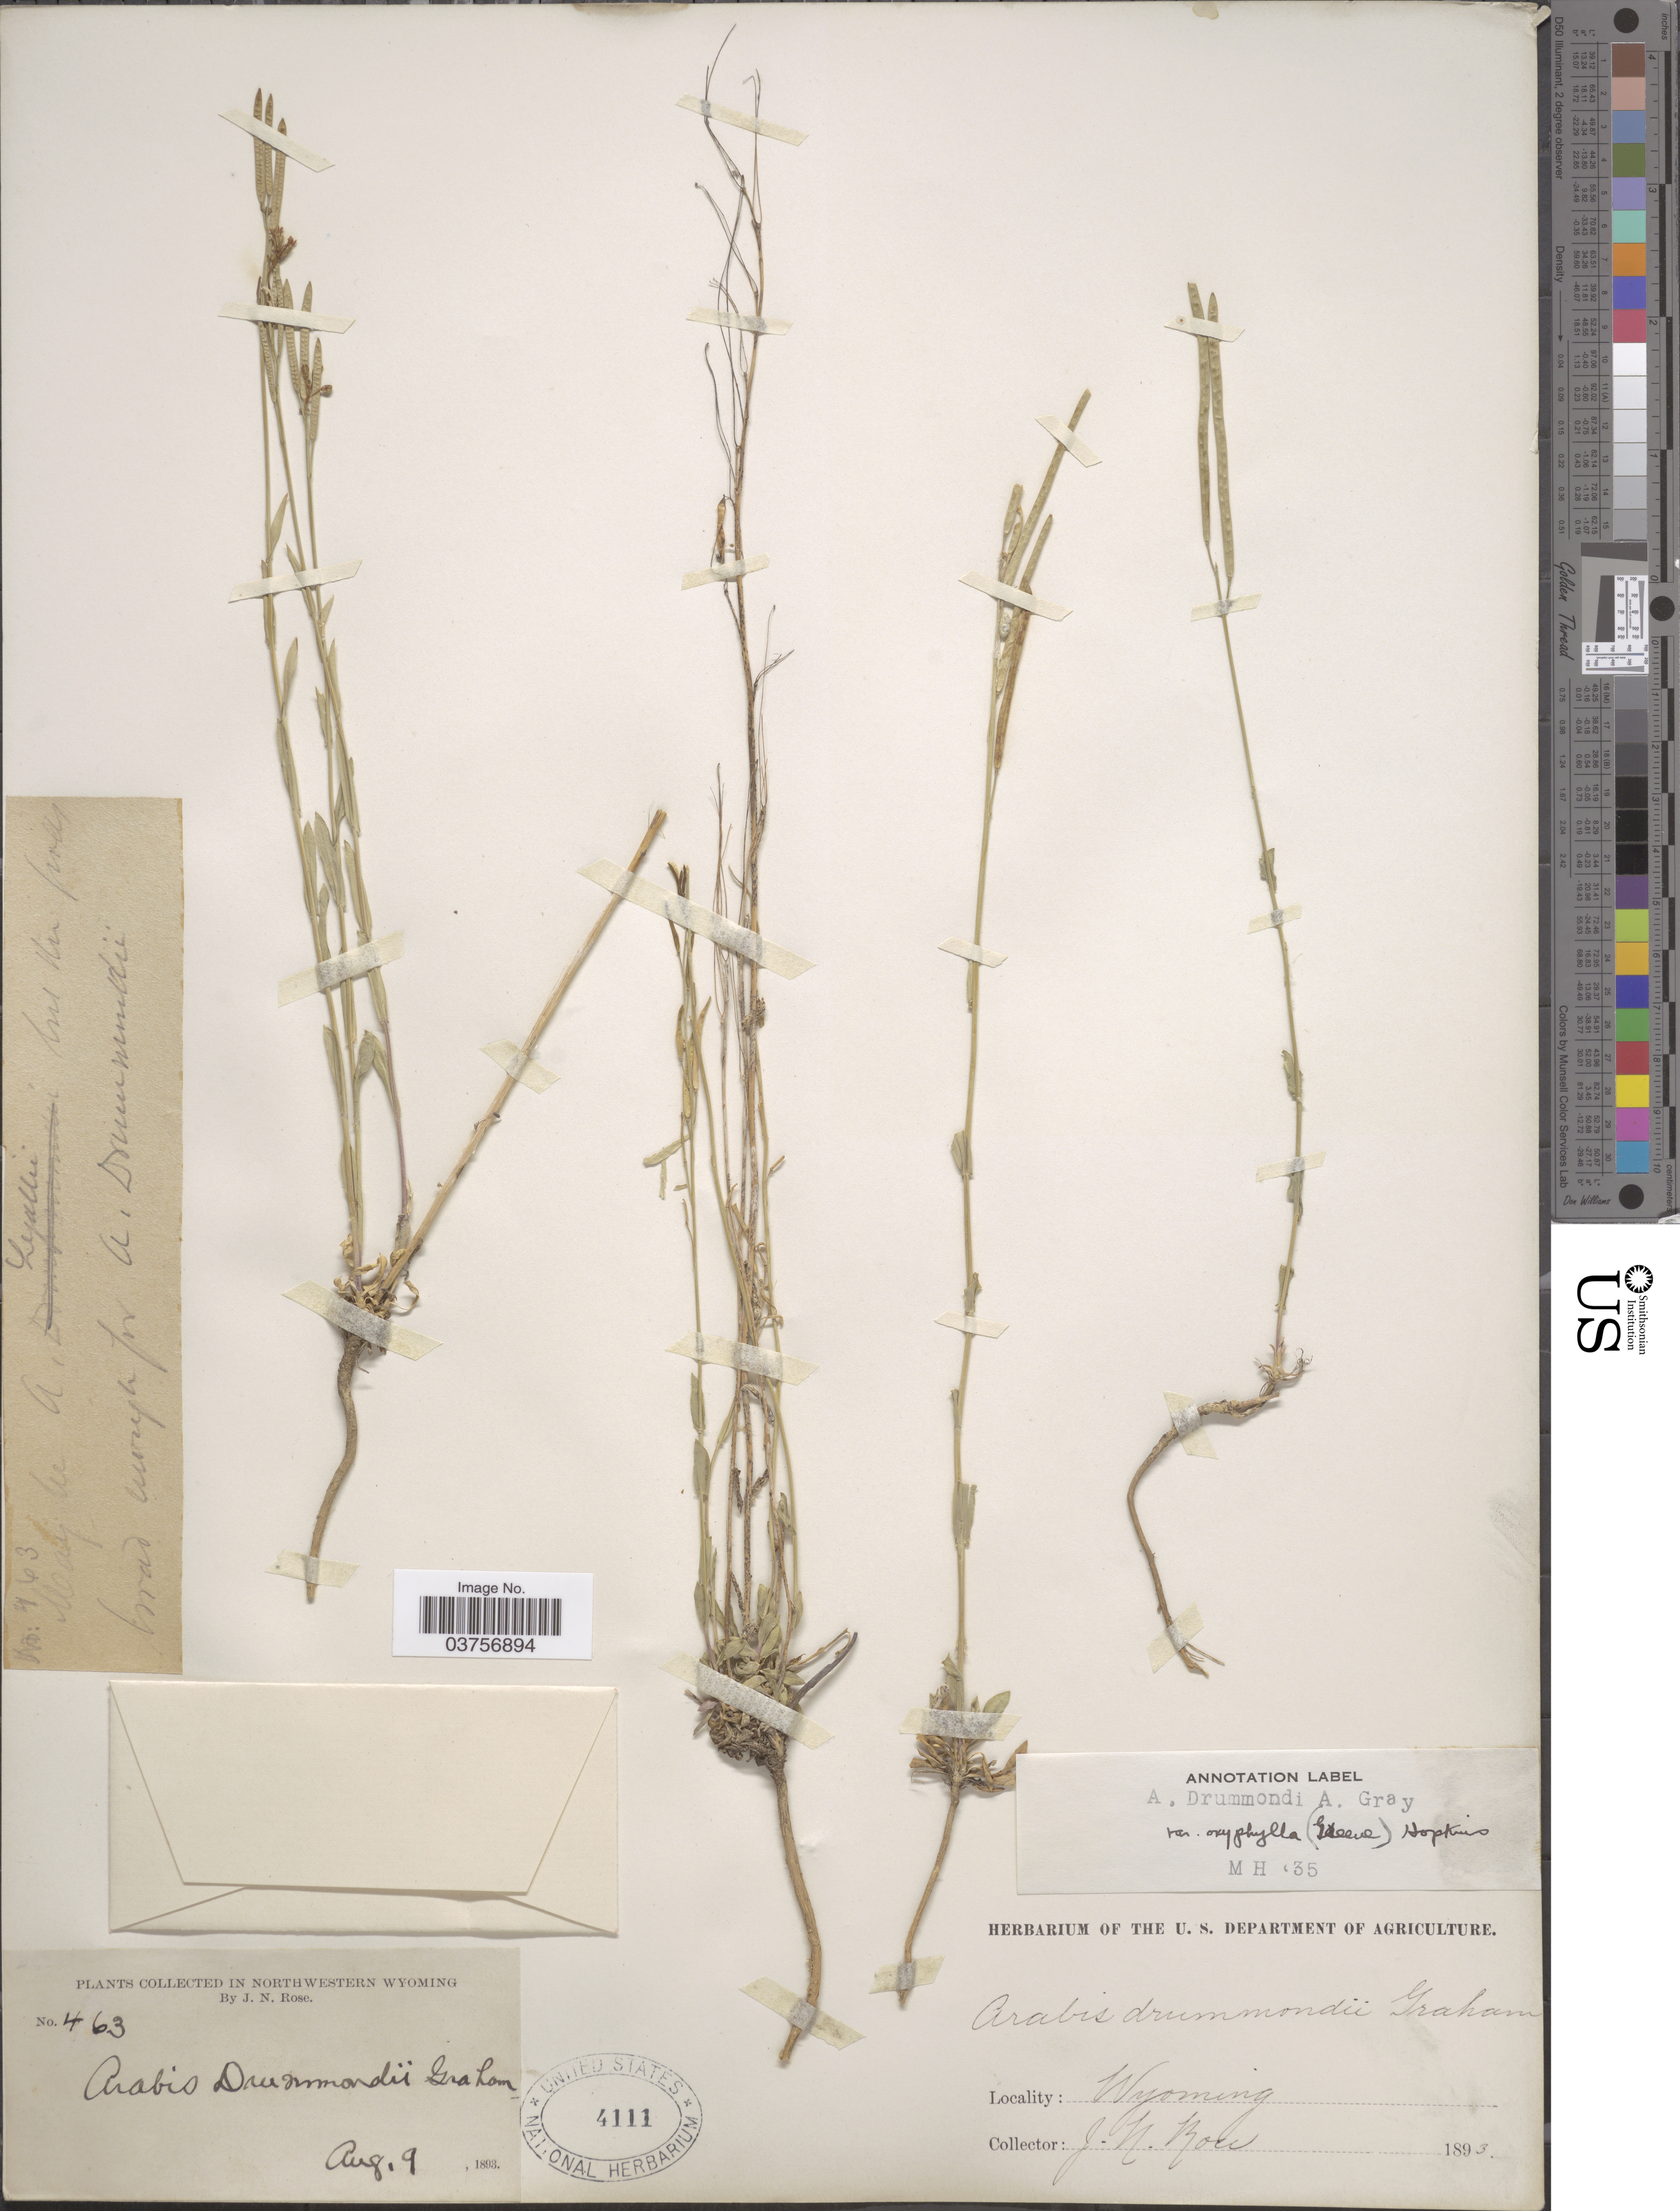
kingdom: Plantae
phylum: Tracheophyta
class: Magnoliopsida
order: Brassicales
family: Brassicaceae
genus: Arabis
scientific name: Arabis drummondii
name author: A. Gray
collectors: J. N. Rose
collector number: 463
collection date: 1893-08-09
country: United States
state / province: Wyoming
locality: Northwestern Wyoming.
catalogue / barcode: US 4111